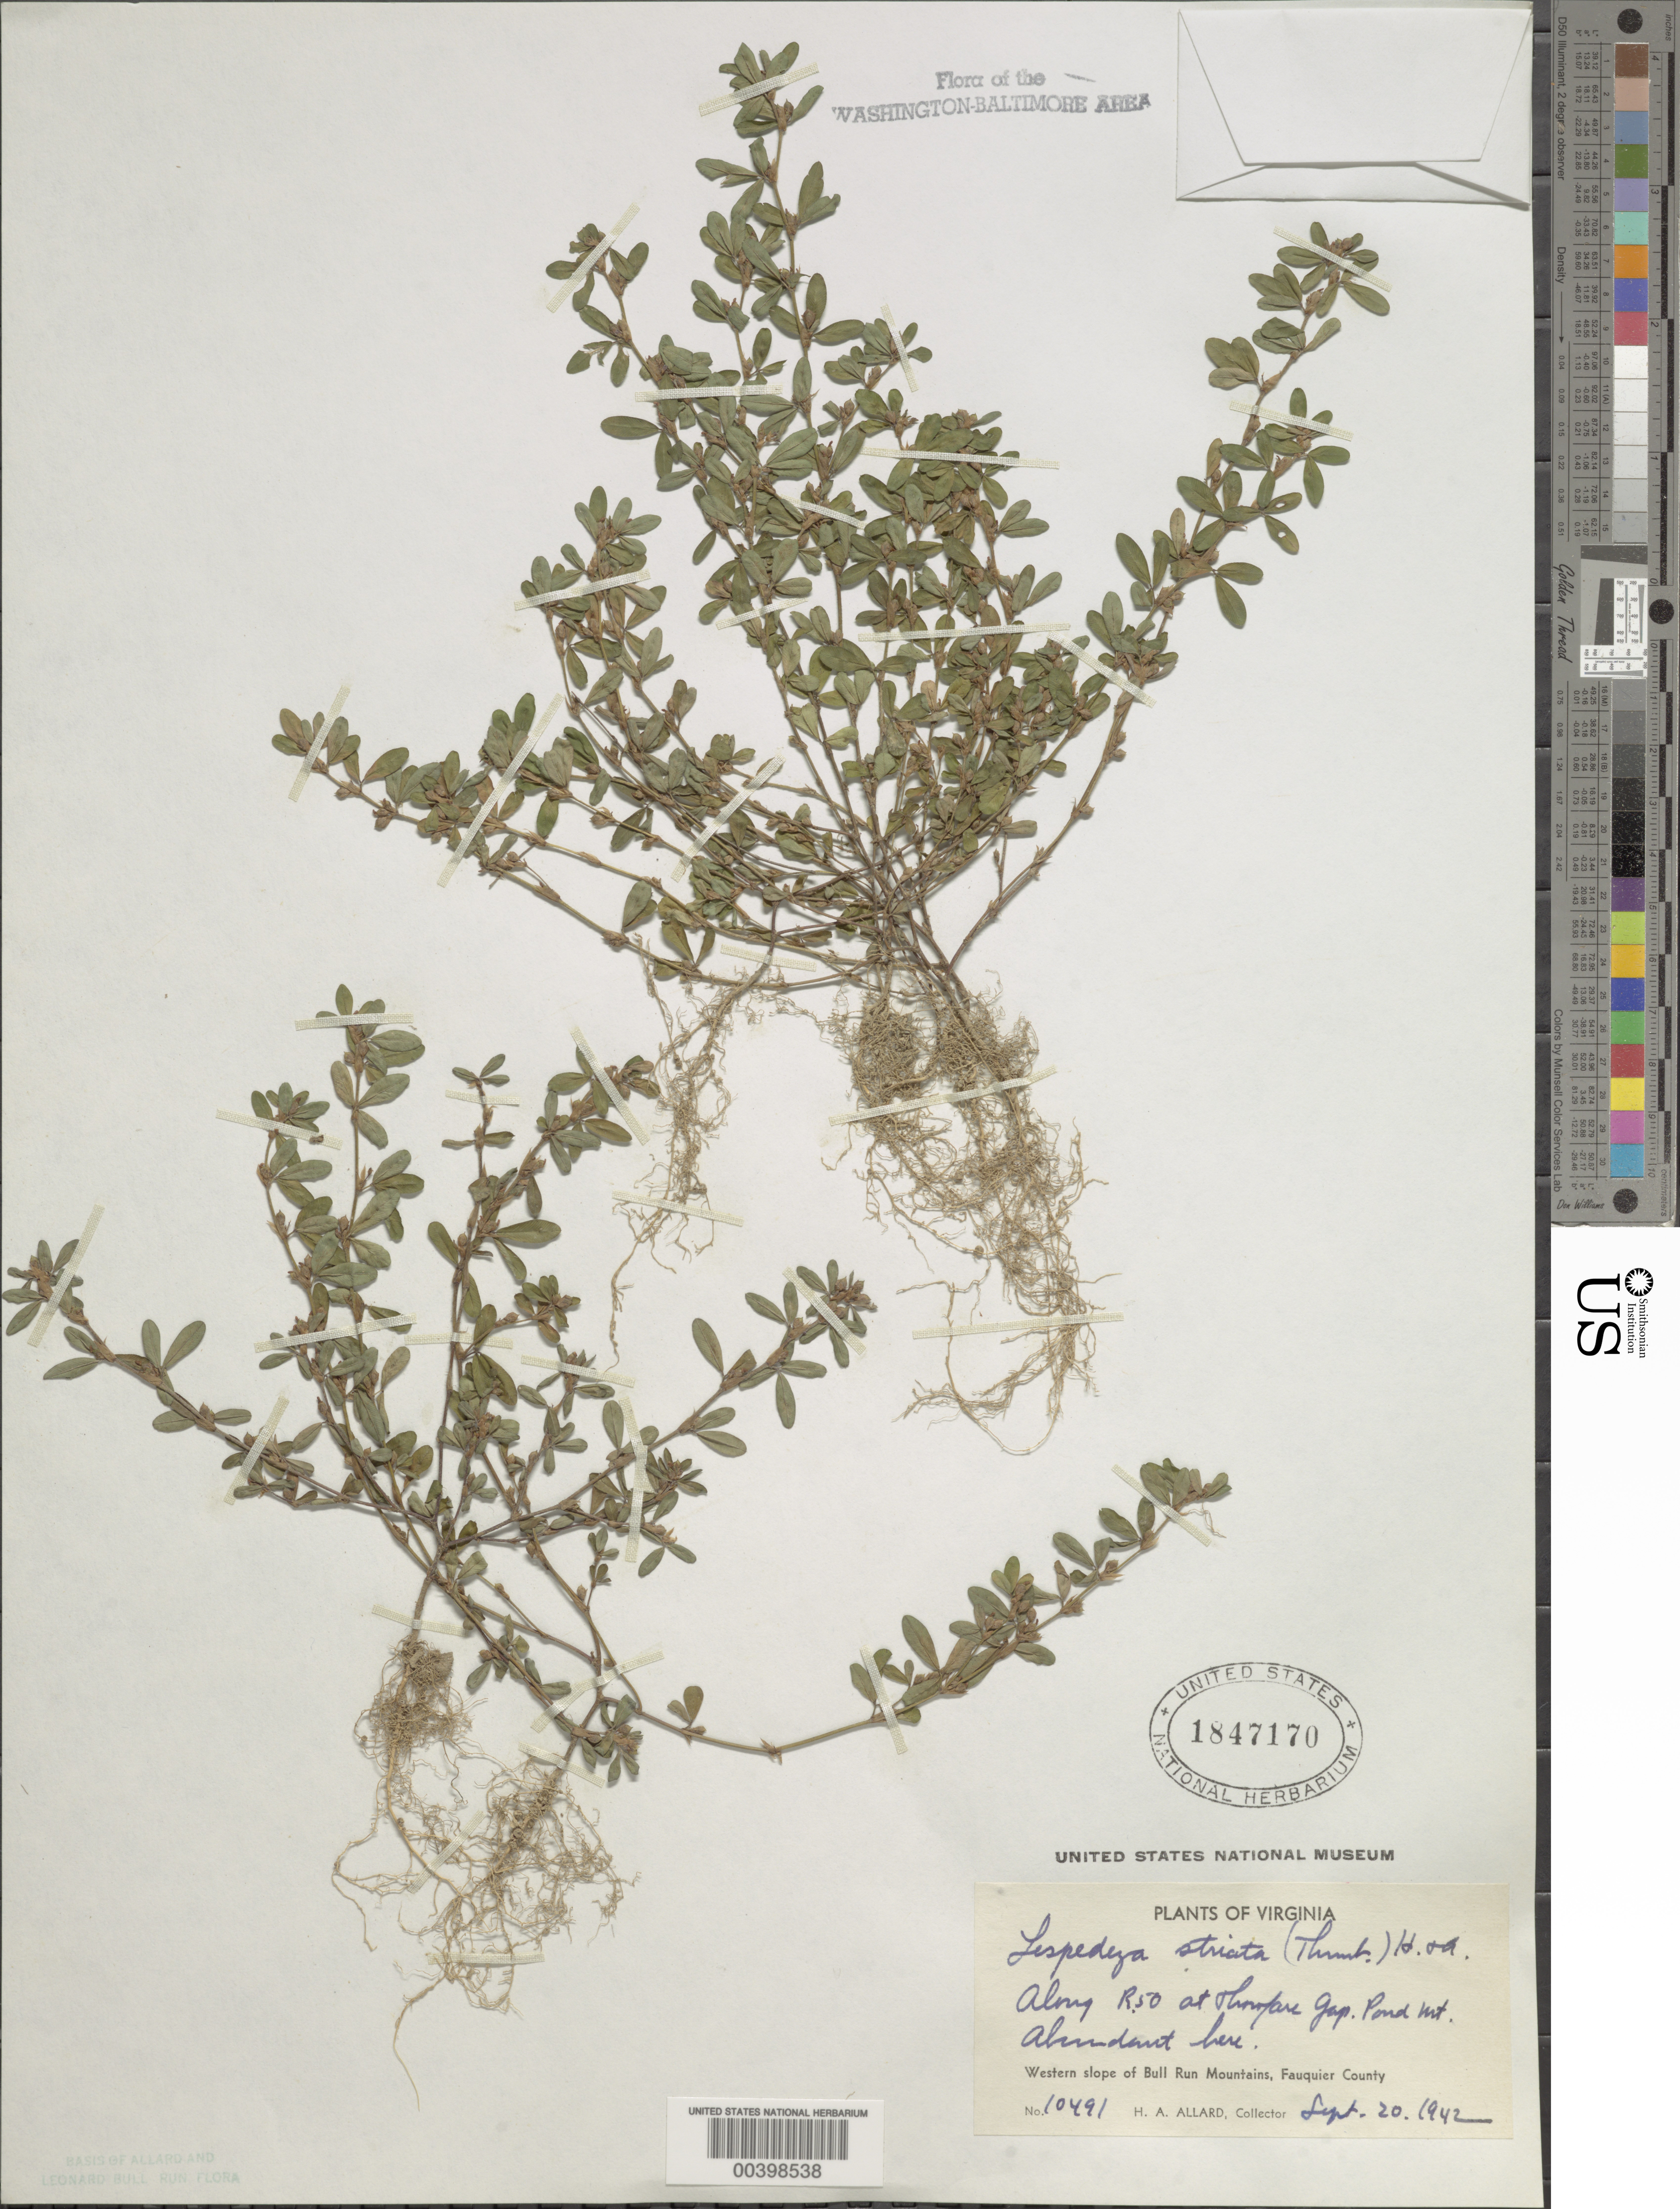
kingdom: Plantae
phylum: Tracheophyta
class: Magnoliopsida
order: Fabales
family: Fabaceae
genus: Kummerowia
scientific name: Kummerowia striata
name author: (Thunb.) Schindl.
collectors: H. A. Allard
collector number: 10491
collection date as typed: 20 Sep 1942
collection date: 1942-09-20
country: United States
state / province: Virginia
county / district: Fauquier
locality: On Route 50, Thorofare Gap, Pond Mt.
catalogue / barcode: US 1847170